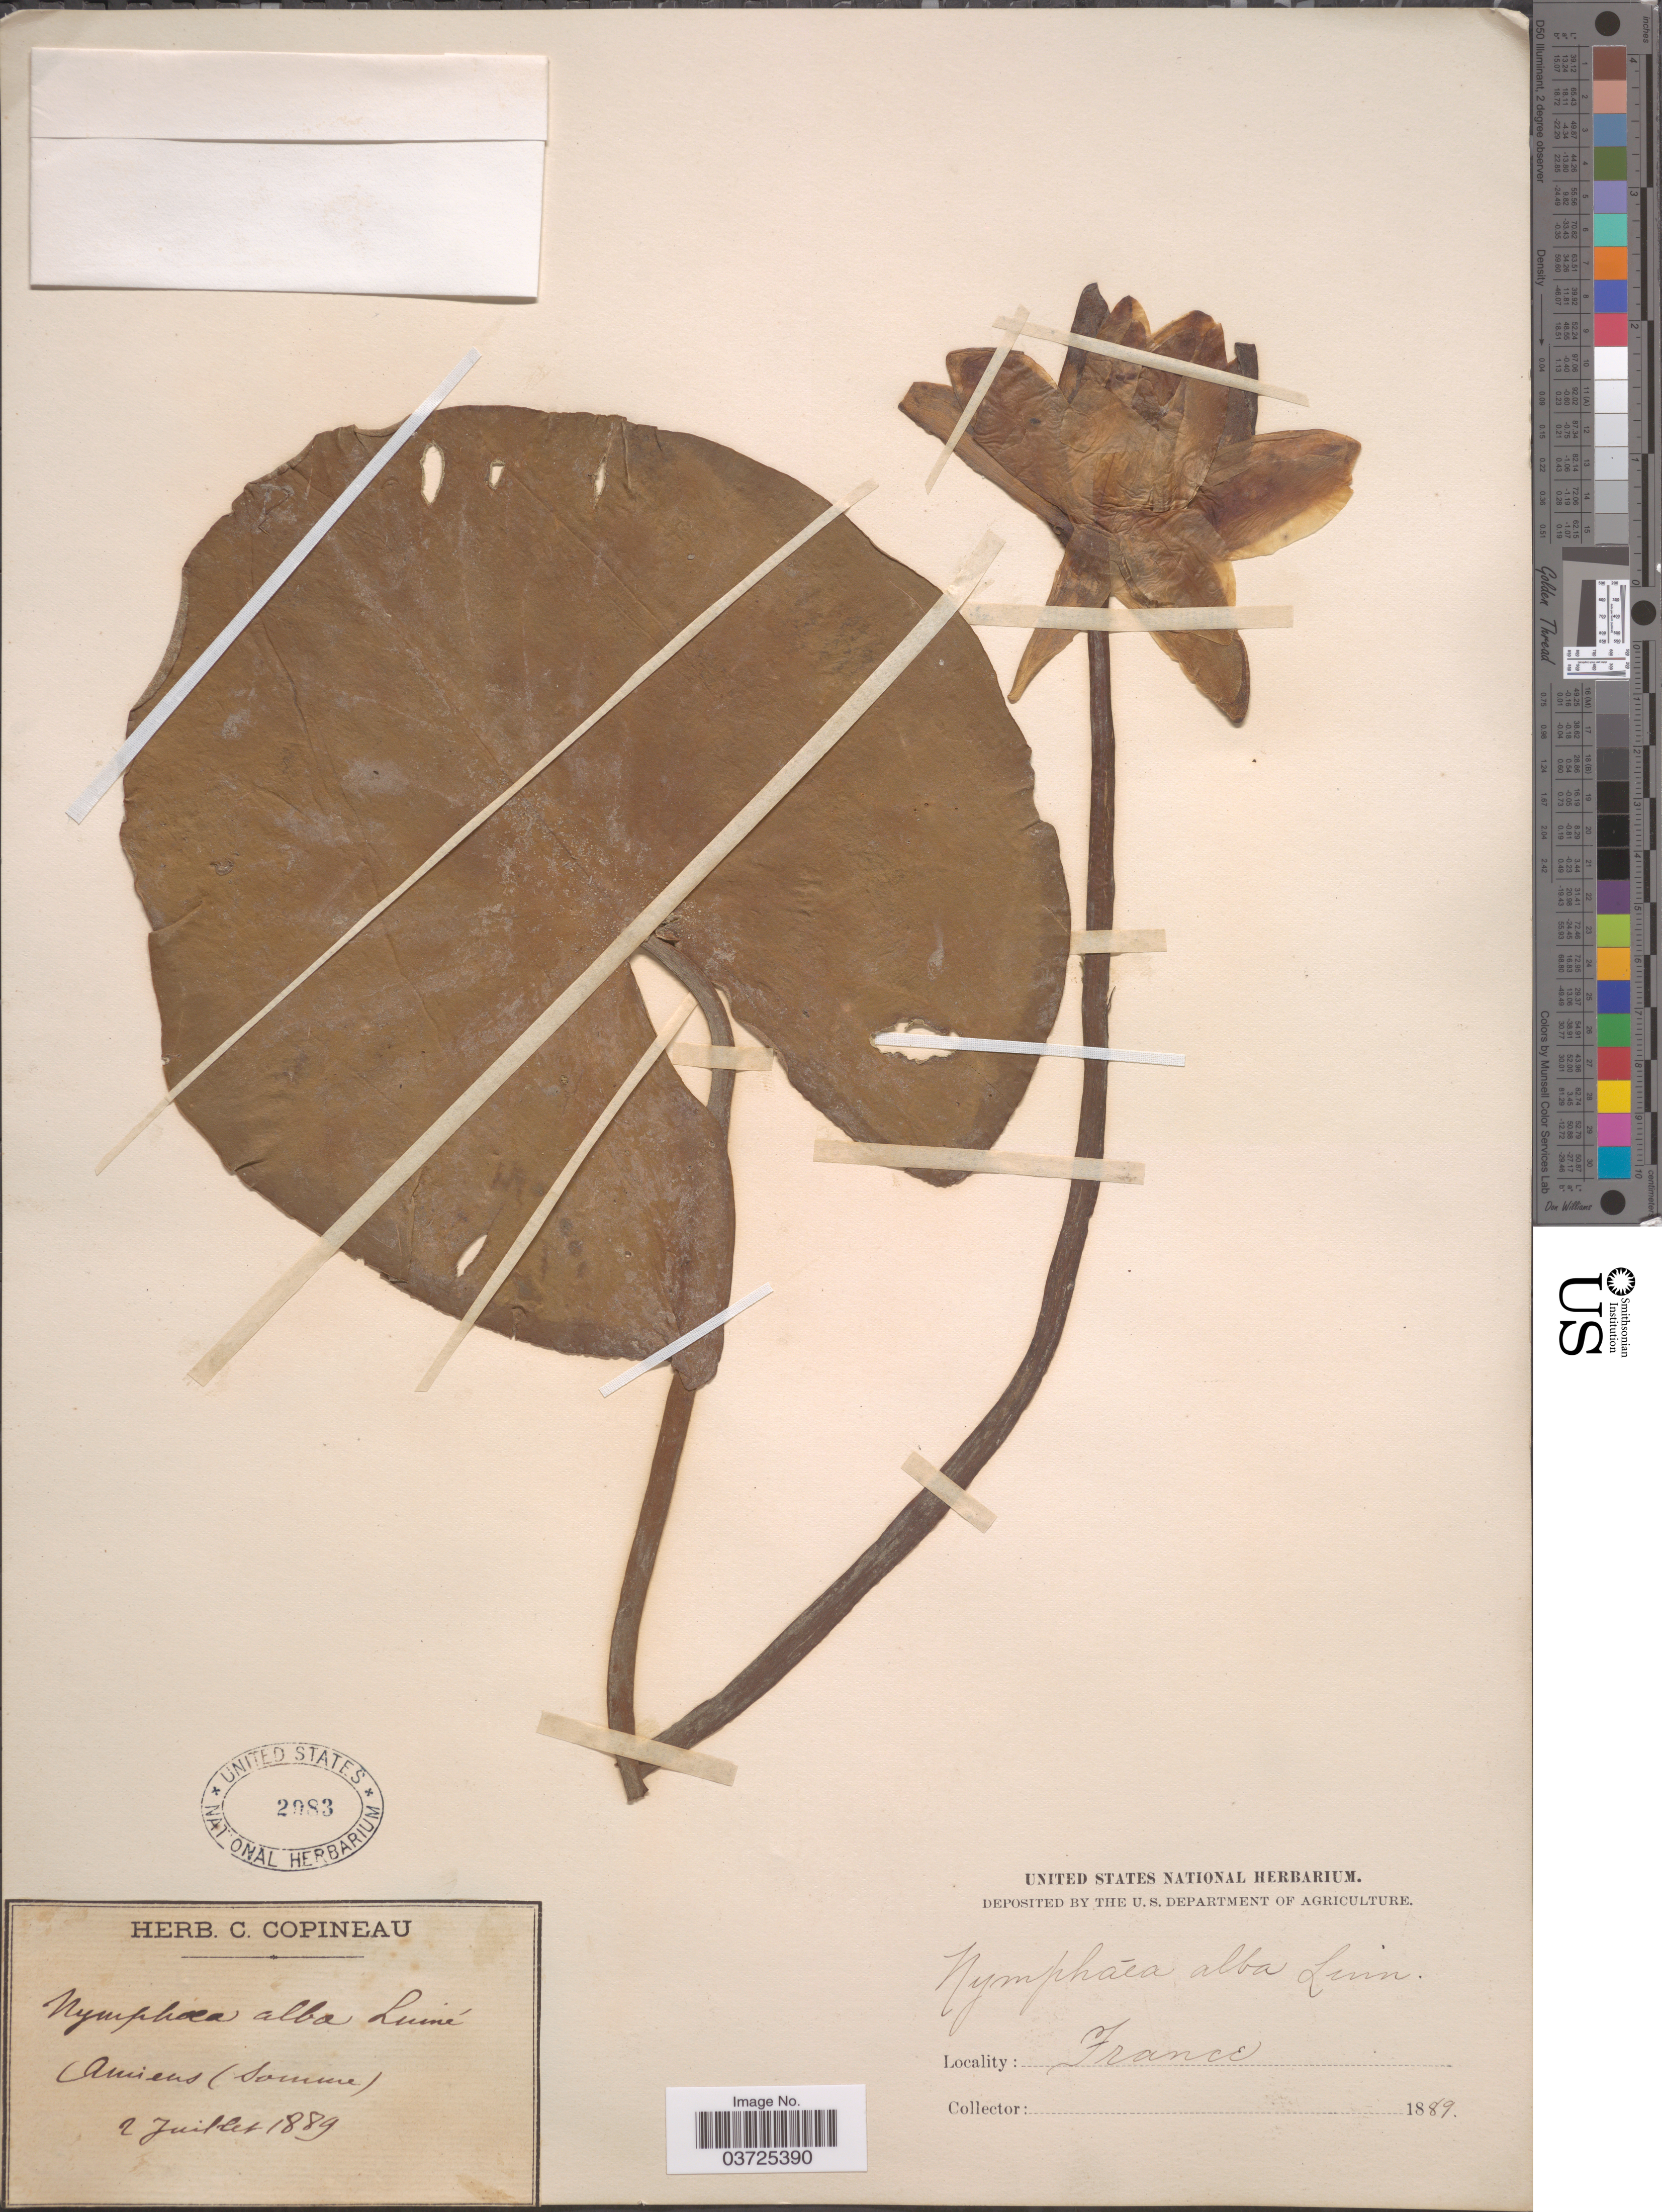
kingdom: Plantae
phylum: Tracheophyta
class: Magnoliopsida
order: Nymphaeales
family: Nymphaeaceae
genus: Nymphaea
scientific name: Nymphaea alba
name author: L.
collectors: ex herb. C. Copineau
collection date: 1889-07-02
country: France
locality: Quiens (Somme).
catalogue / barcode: US 2983